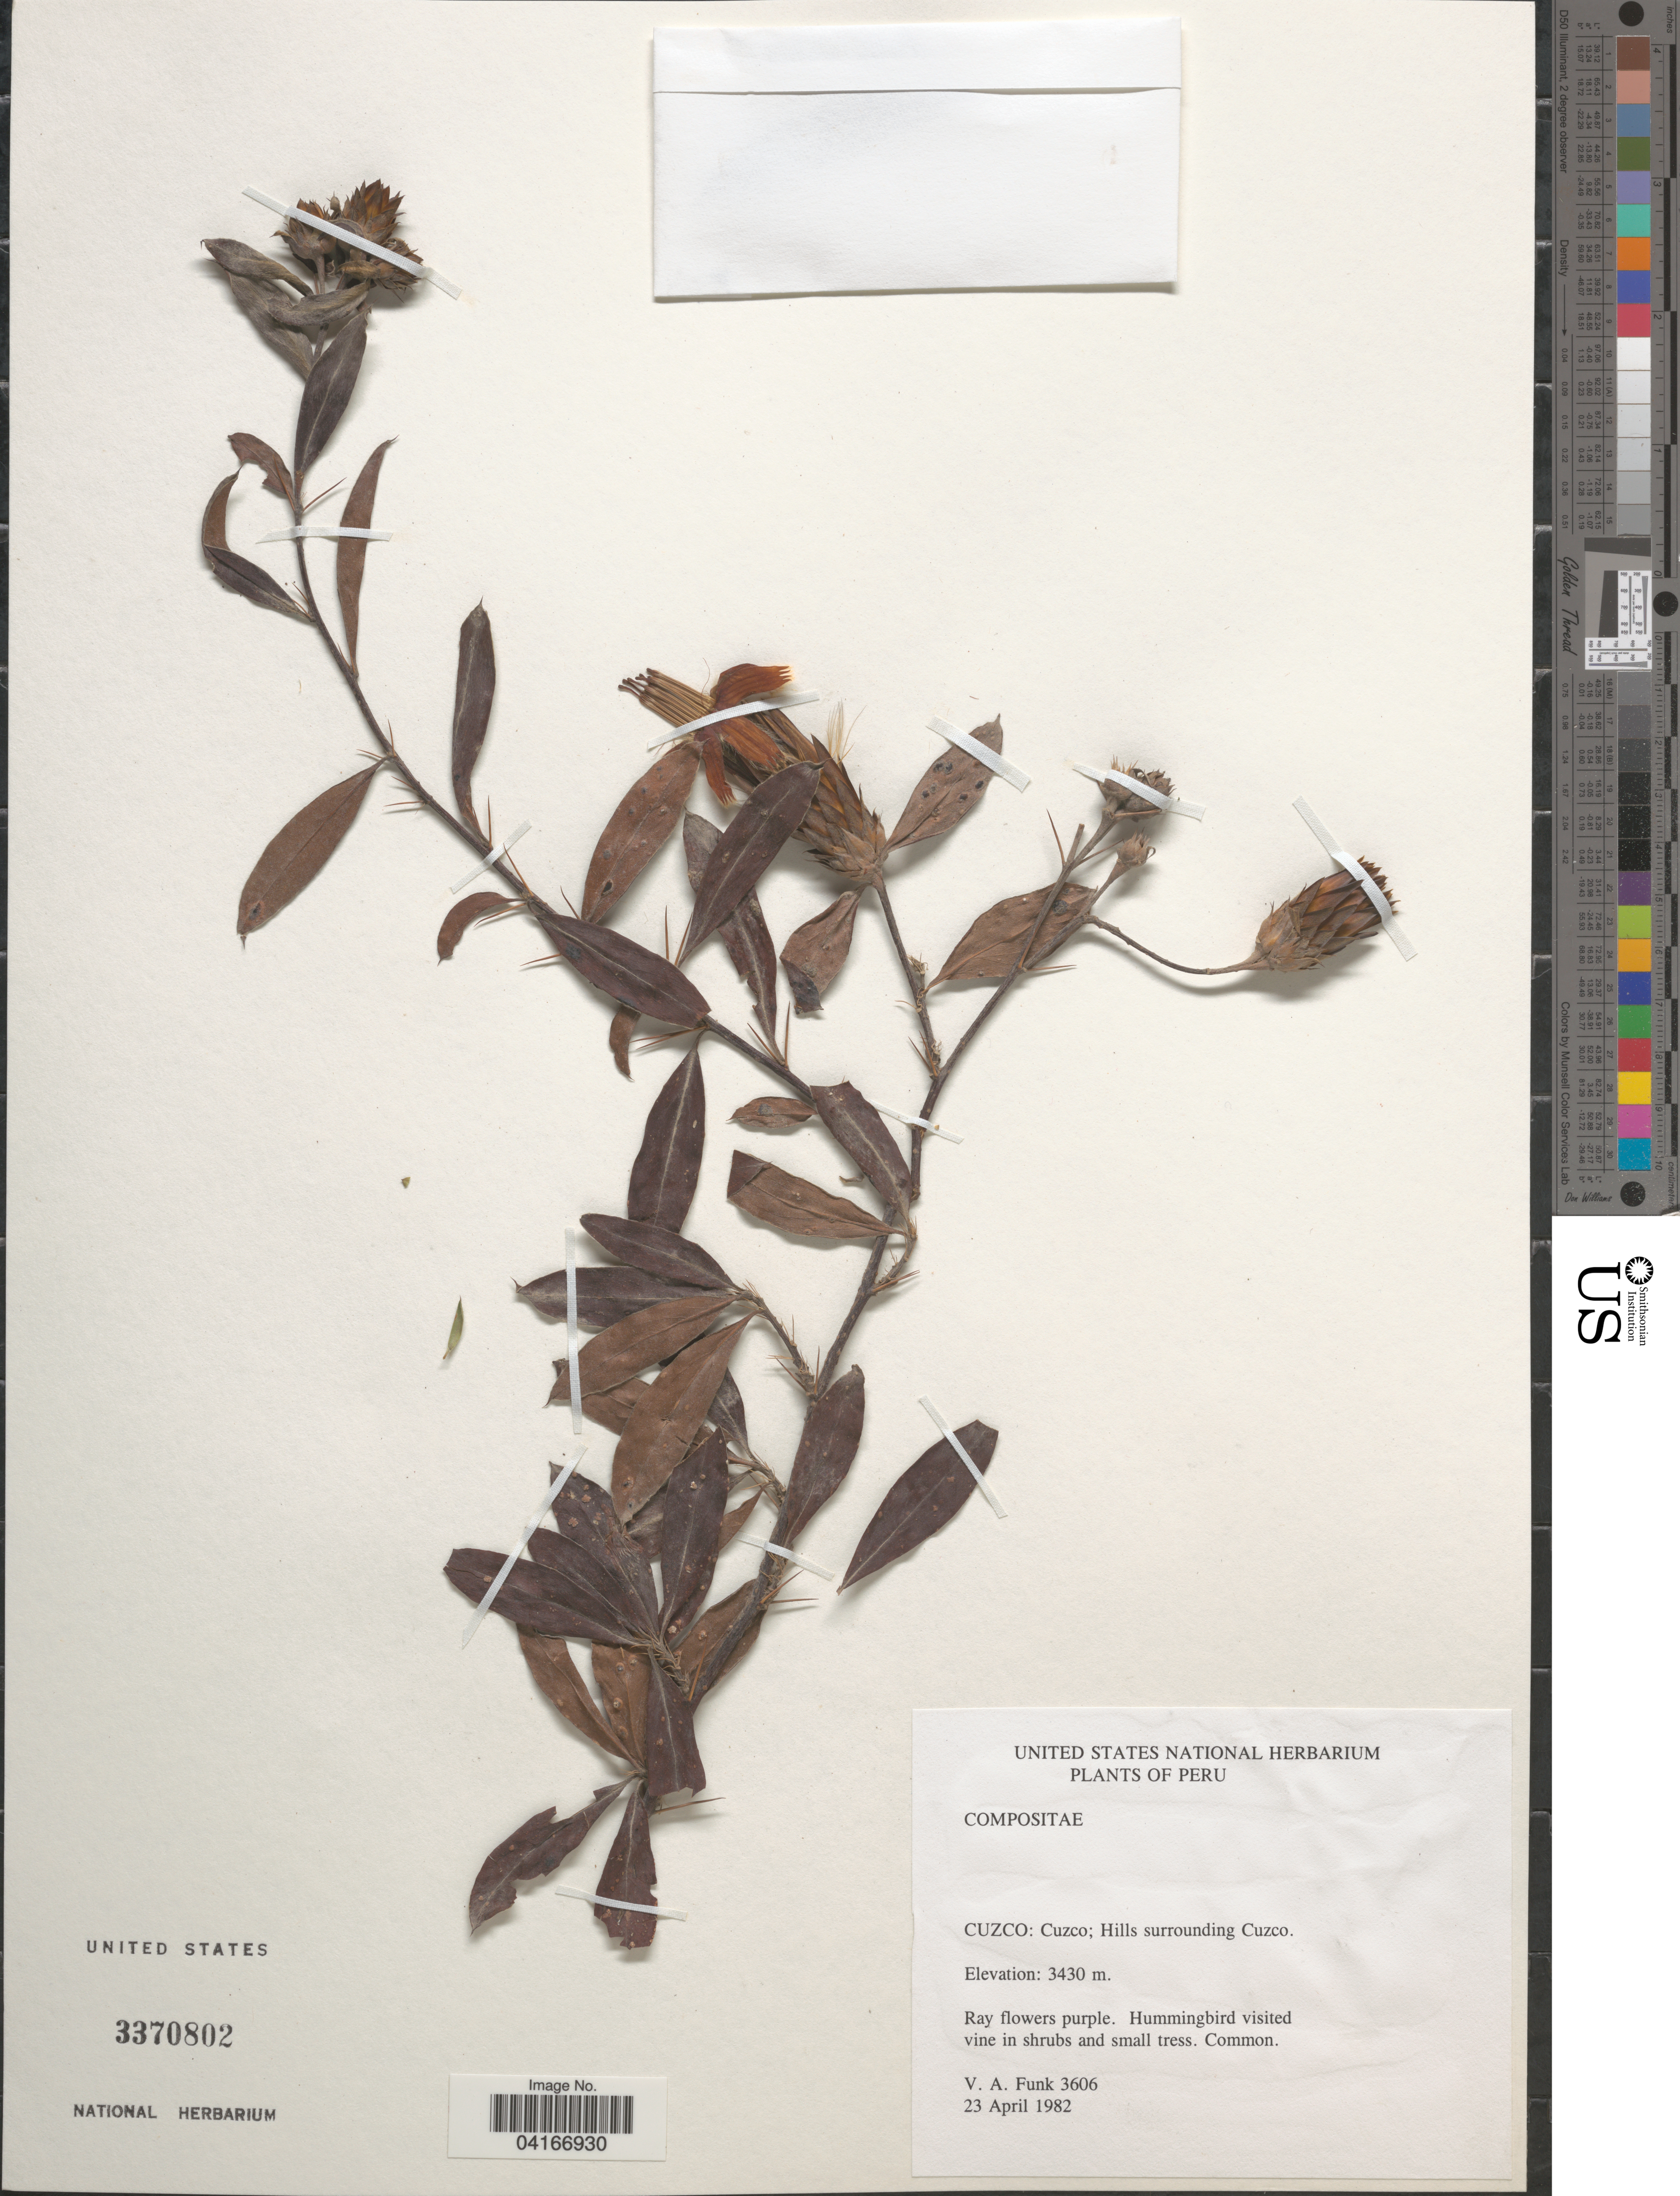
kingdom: Plantae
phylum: Tracheophyta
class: Magnoliopsida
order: Asterales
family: Asteraceae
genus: Barnadesia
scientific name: Barnadesia sp.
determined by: Kelloff, Carol L.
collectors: V. Funk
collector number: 3606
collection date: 1982-04-23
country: Peru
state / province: Cusco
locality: Cuzco; Hills surrounding Cuzco.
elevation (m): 3430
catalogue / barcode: US 3370802